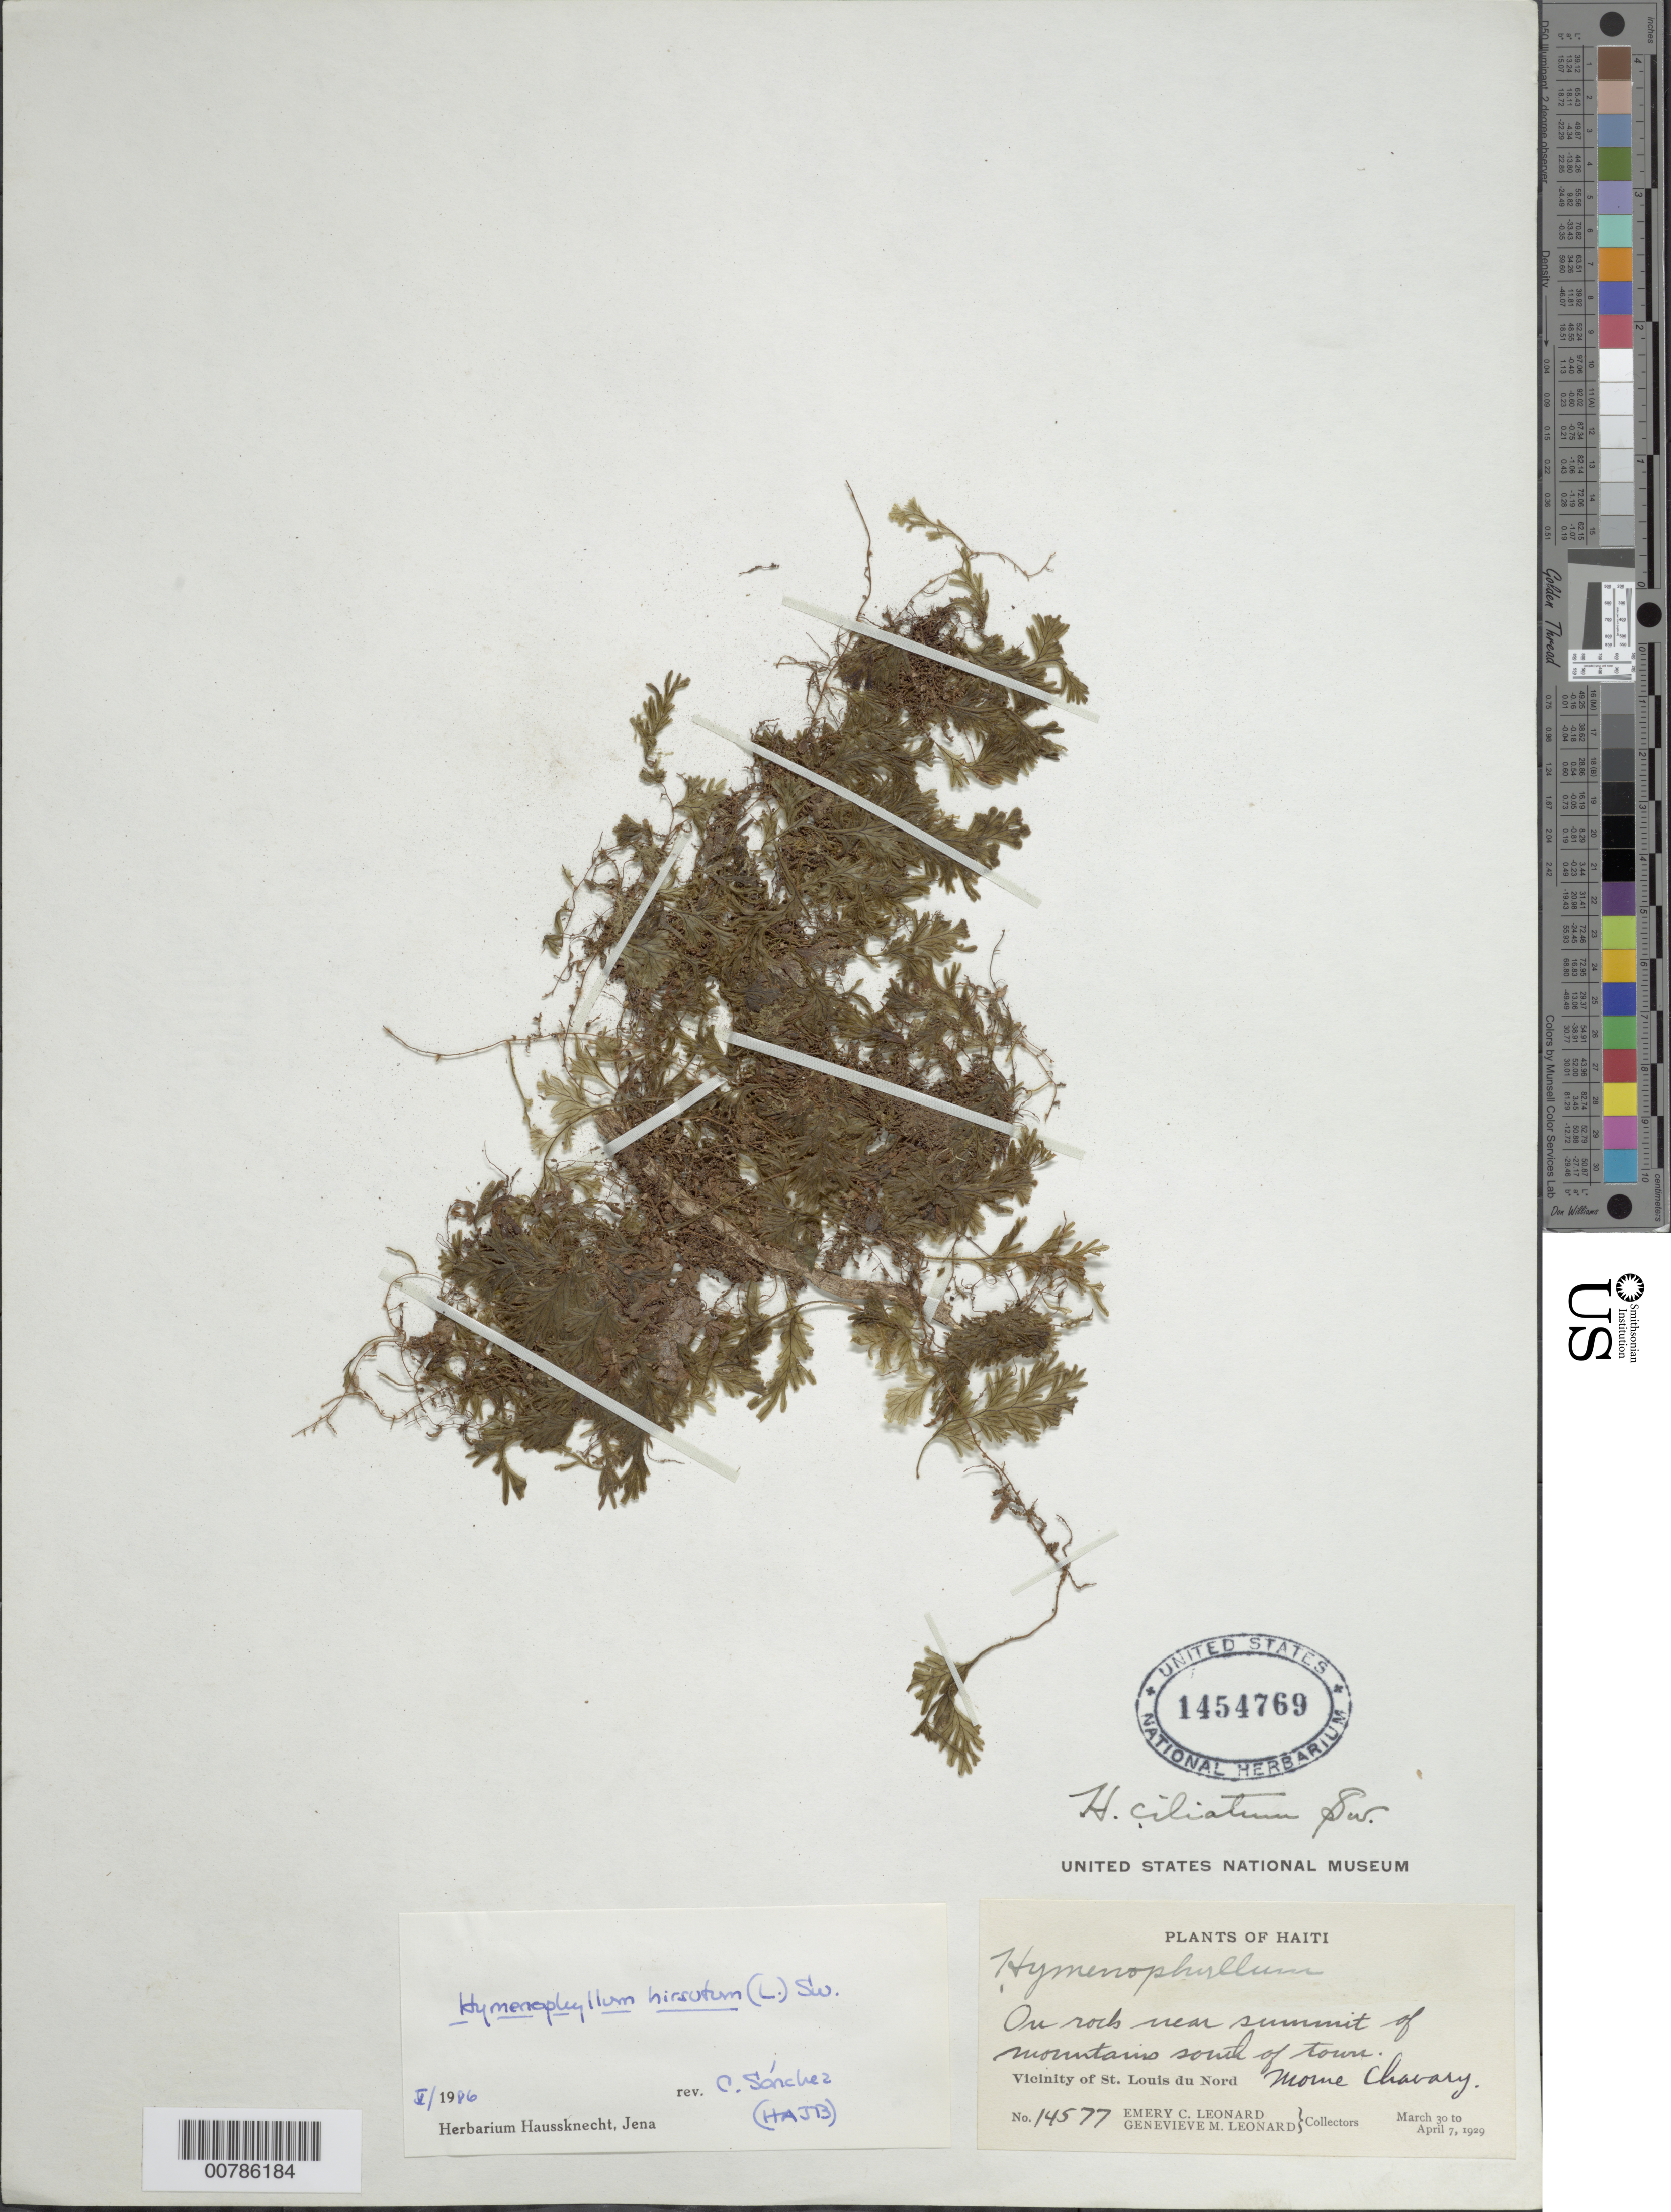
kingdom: Plantae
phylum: Tracheophyta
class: Polypodiopsida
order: Hymenophyllales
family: Hymenophyllaceae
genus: Hymenophyllum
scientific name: Hymenophyllum hirsutum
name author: (L.) Sw.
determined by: Sánchez, C. A.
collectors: E. C. Leonard & G. M. Leonard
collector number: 14577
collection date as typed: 30 Mar 1929 07 Apr 1929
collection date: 1929-03-30/1929-04-07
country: Haiti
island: Hispaniola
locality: St. Louis du Nord, vicinity, Morne Chavary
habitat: On rock near sumit of mountain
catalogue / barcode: US 1454769